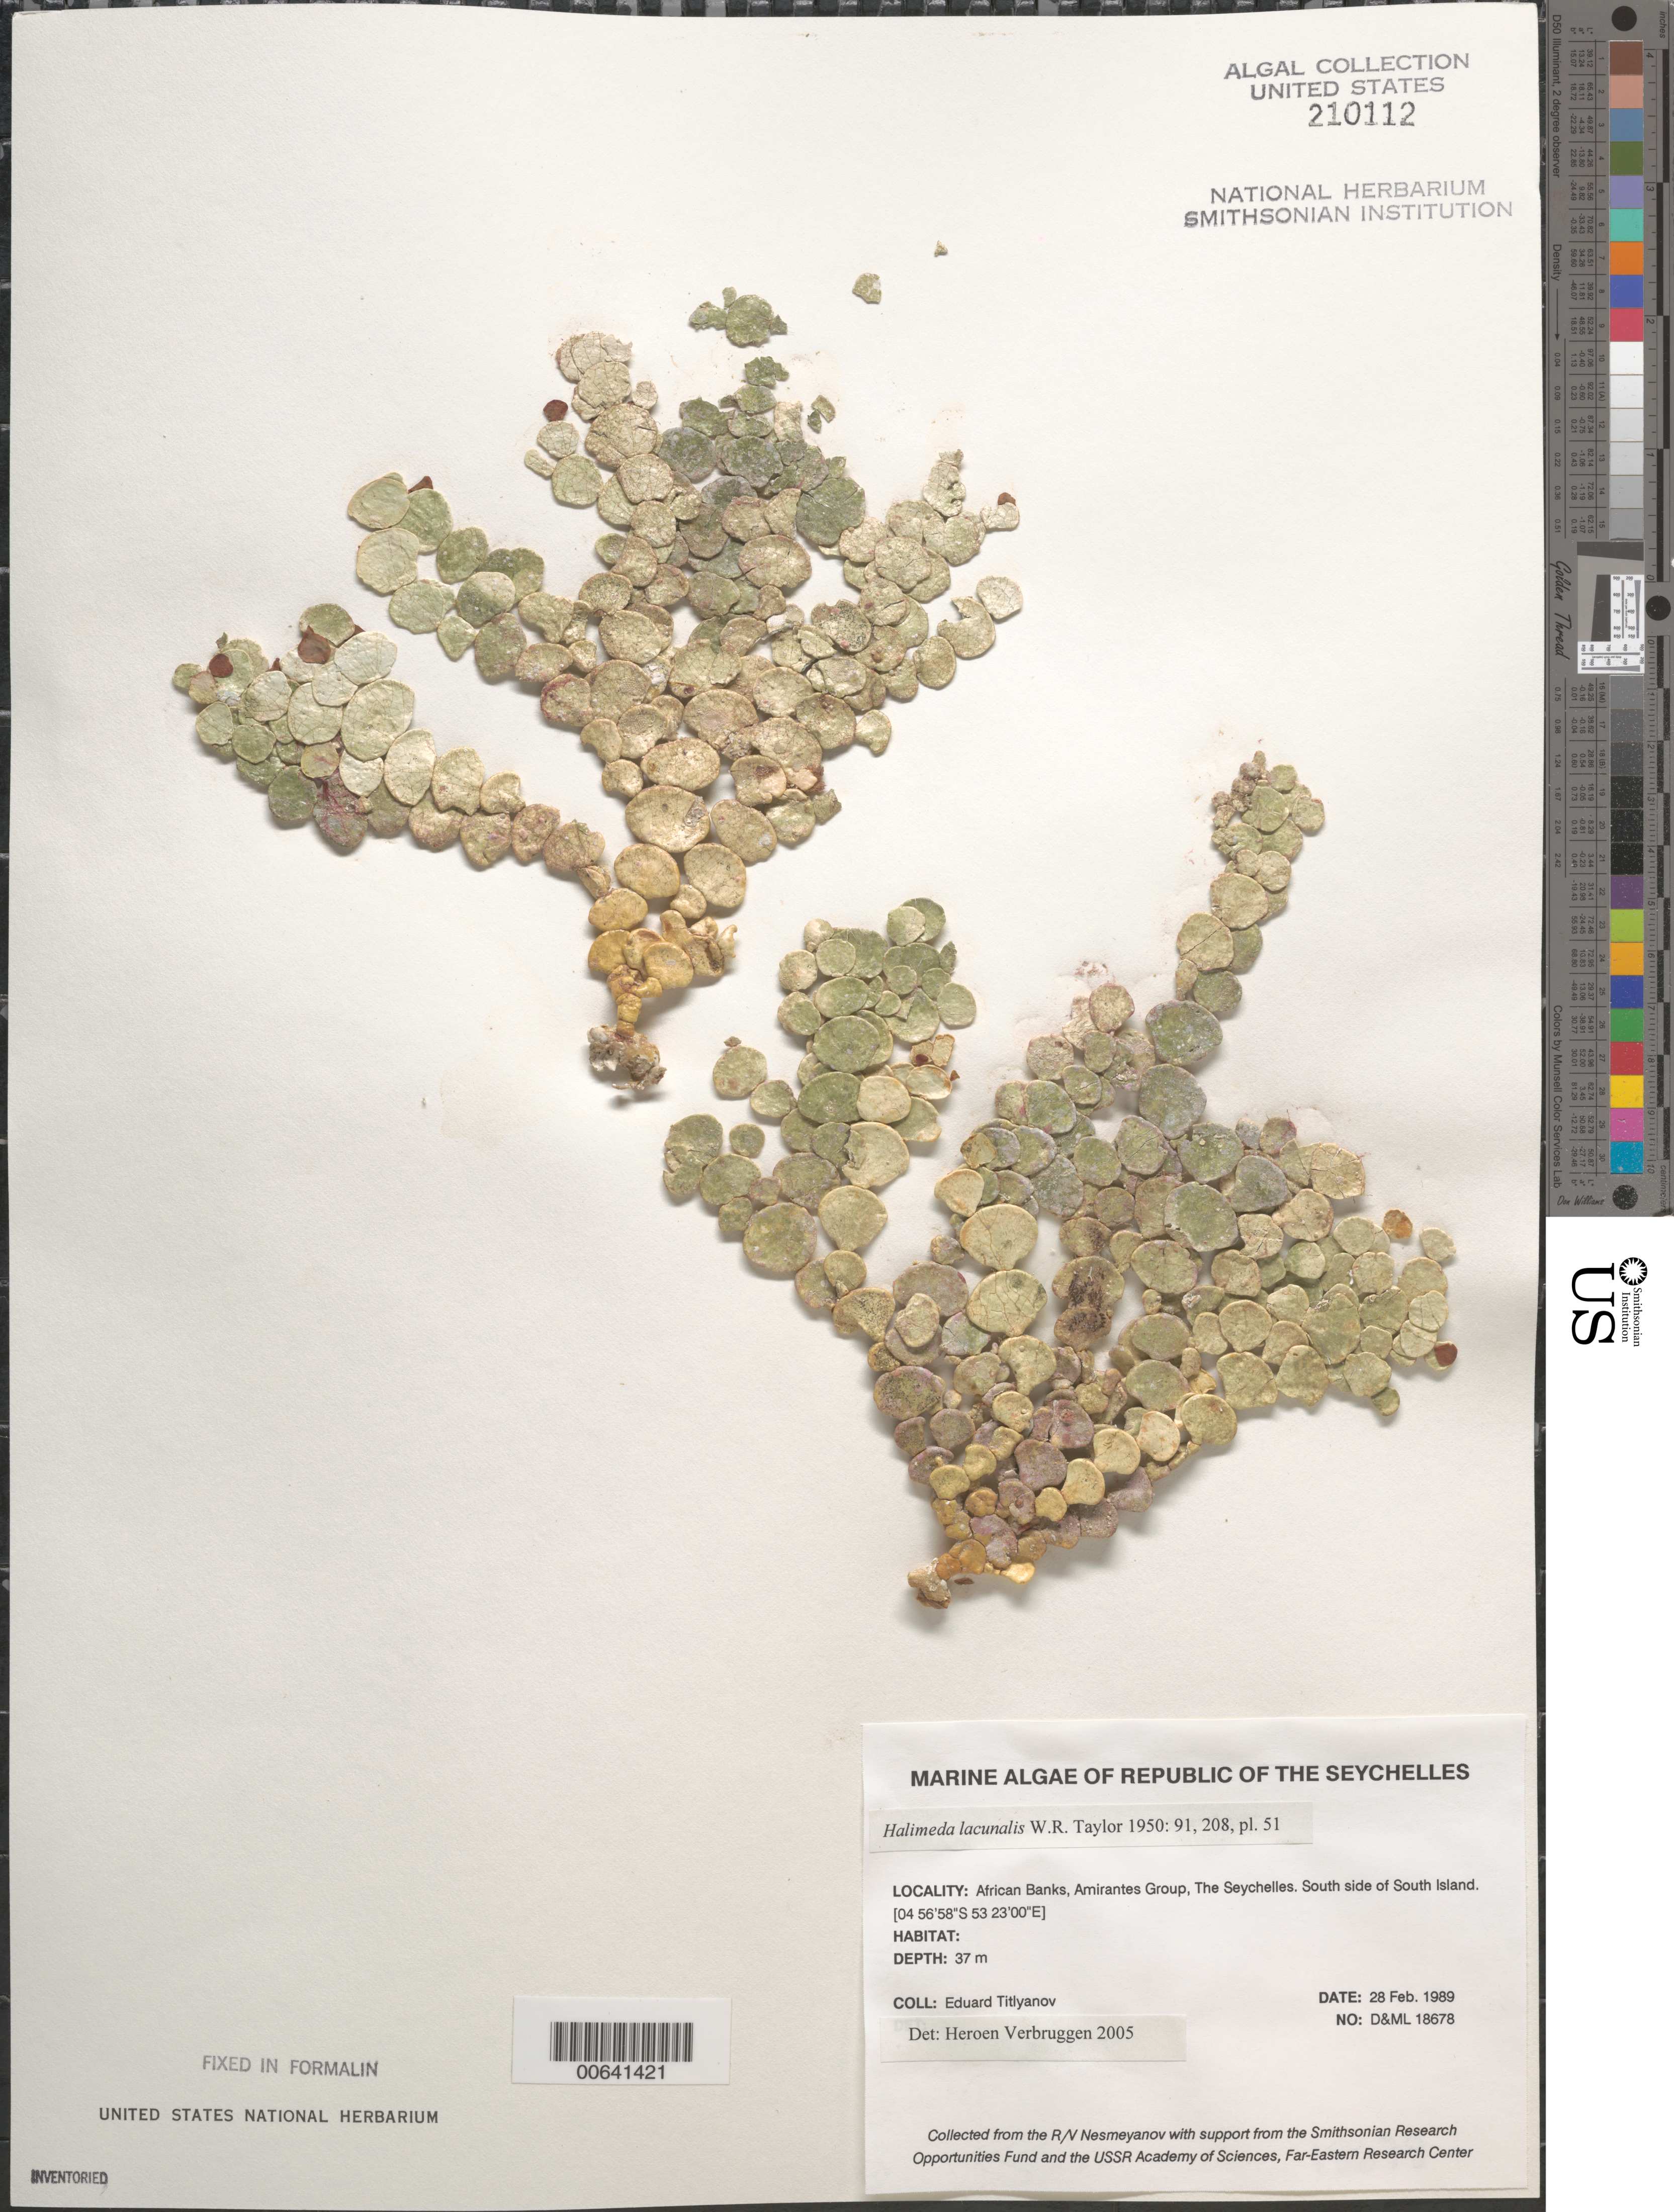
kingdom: Plantae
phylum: Chlorophyta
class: Ulvophyceae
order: Bryopsidales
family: Halimedaceae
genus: Halimeda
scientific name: Halimeda lacunalis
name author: W.R. Taylor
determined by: Verbruggen, H.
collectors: E. Titlyanov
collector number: D&ML 18678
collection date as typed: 28 Feb 1989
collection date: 1989-02-28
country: Seychelles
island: African Banks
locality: South side of South Island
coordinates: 04 56'58"S, 53 23'00"E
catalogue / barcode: US 210112